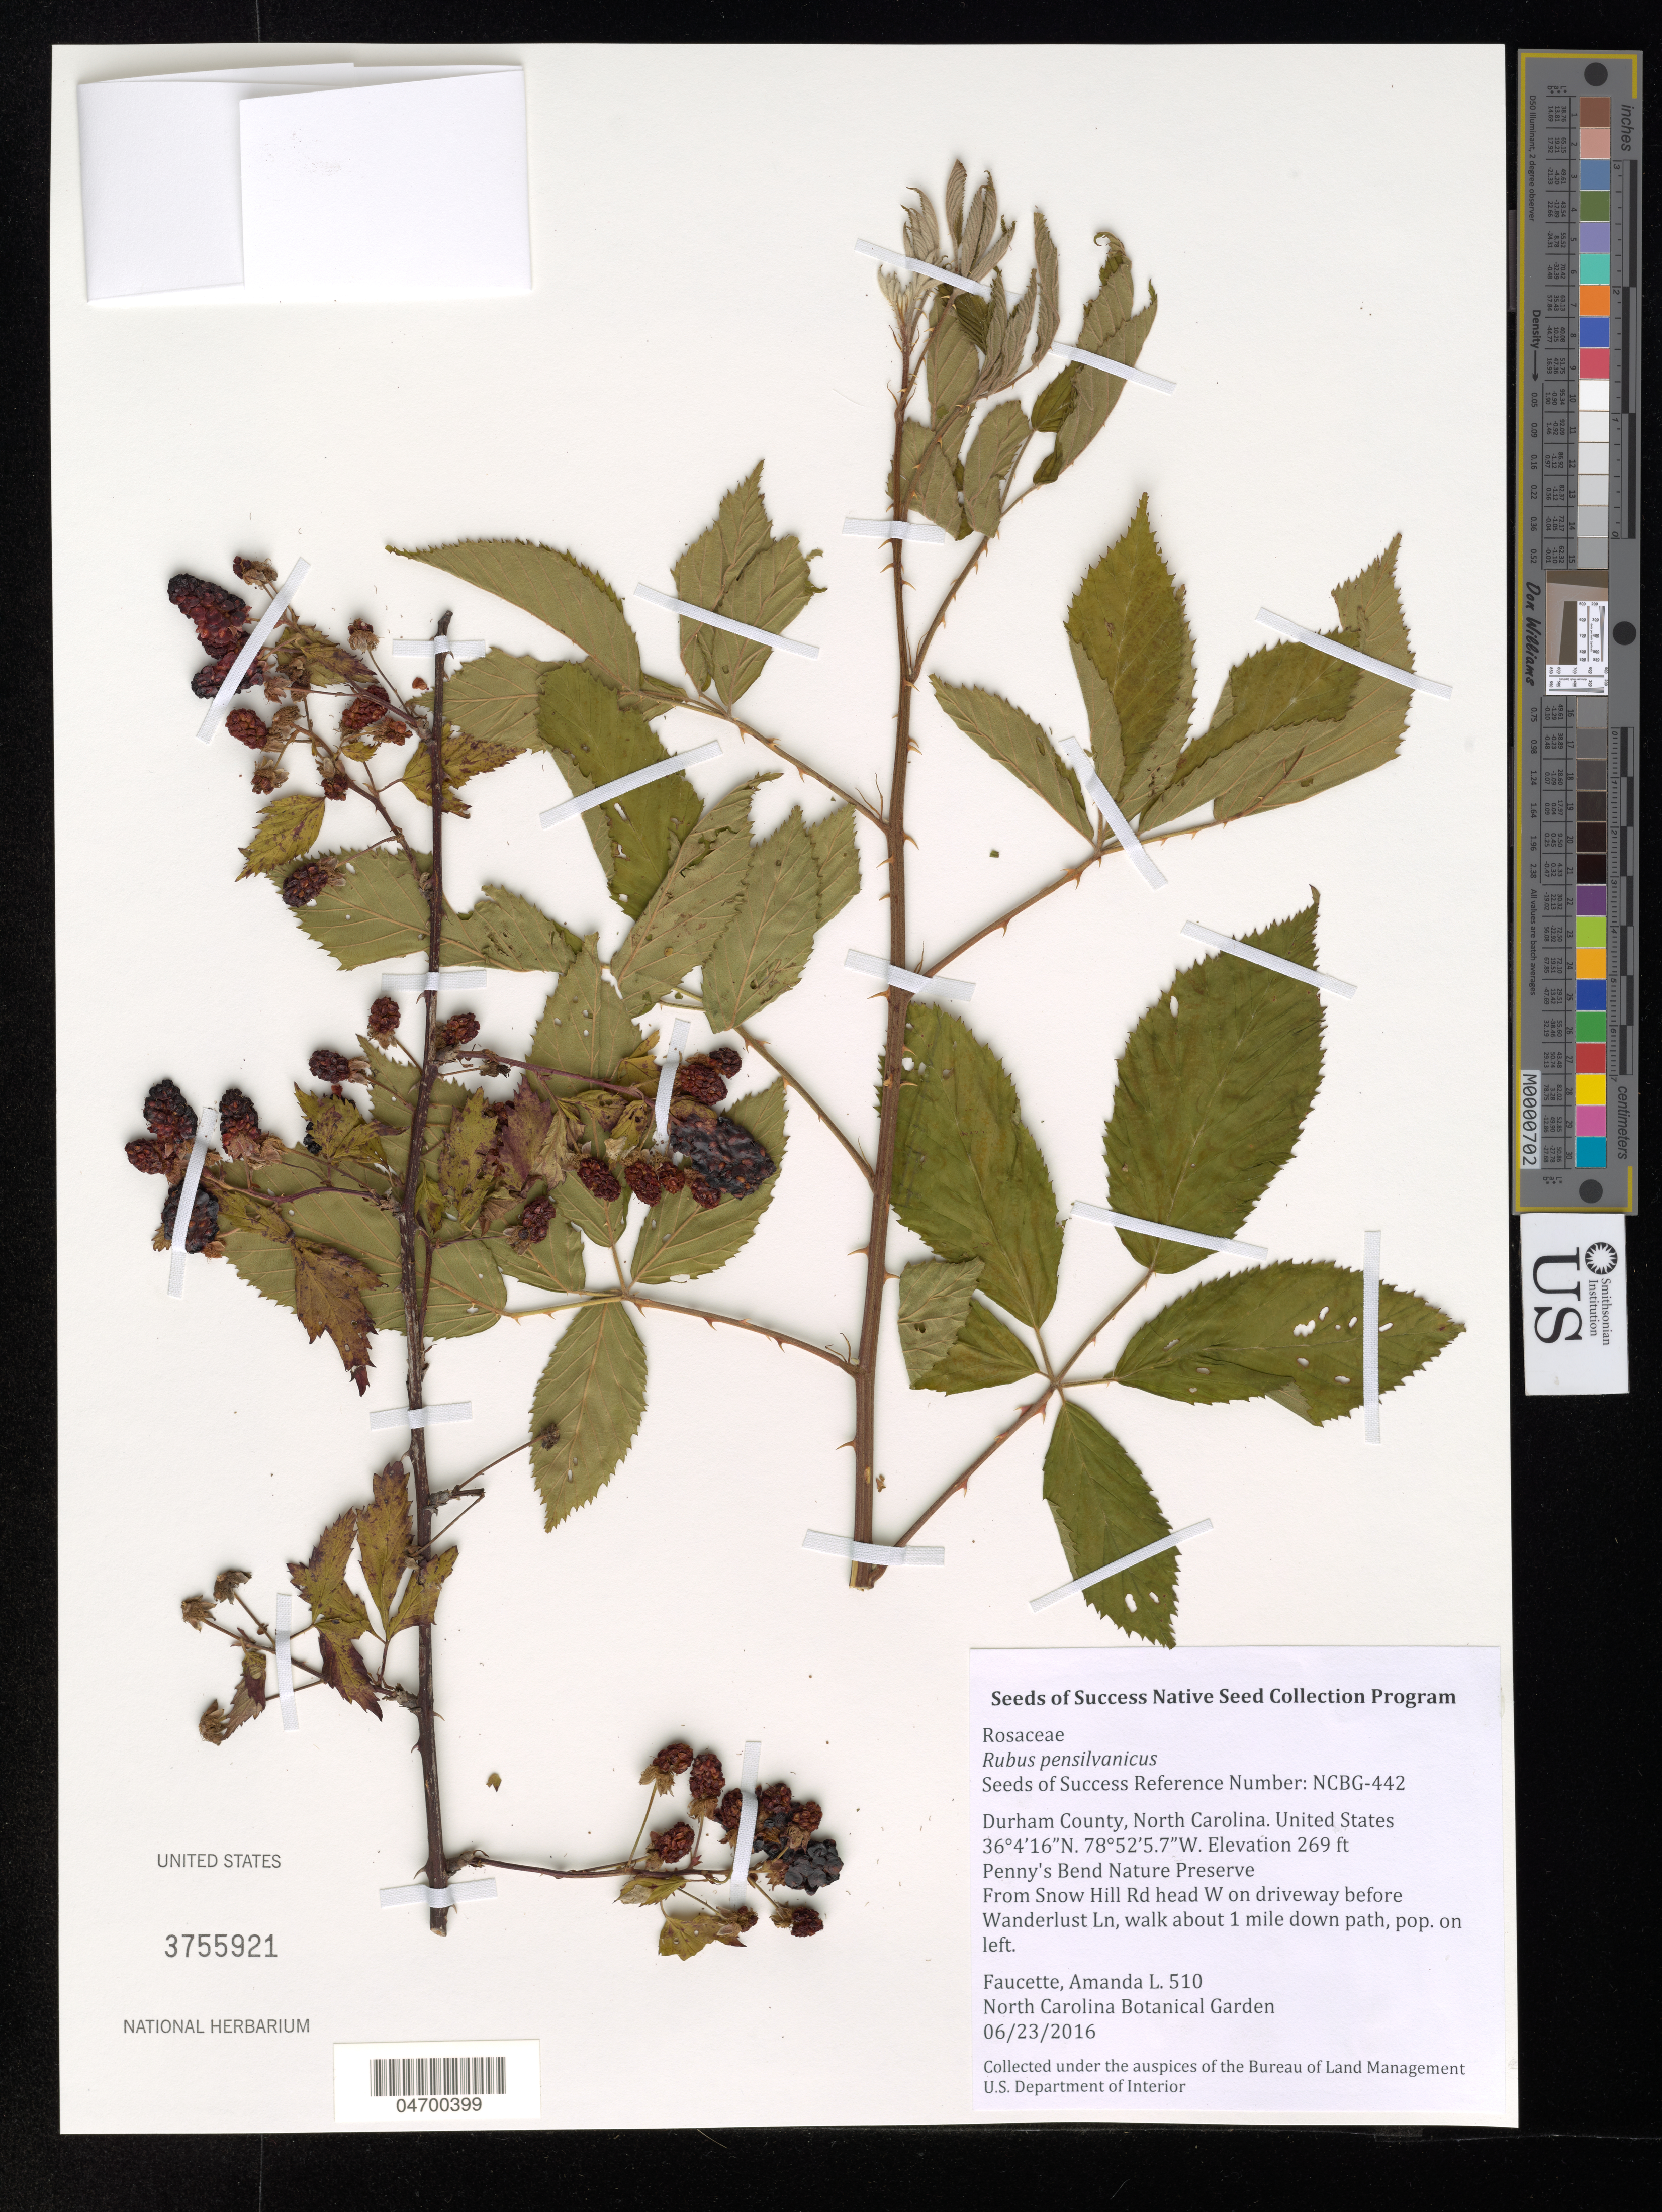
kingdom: Plantae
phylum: Tracheophyta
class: Magnoliopsida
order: Rosales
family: Rosaceae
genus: Rubus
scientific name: Rubus pensilvanicus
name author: Poir.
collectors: A. Faucette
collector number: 510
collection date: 2016-06-23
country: United States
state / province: North Carolina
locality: Durham County. Penny's Bend Nature Preserve. From Snow Hill Rd head W on driveway before Wanderlust Ln, walk about 1 mile down path, pop. on left.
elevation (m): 82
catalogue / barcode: US 3755921